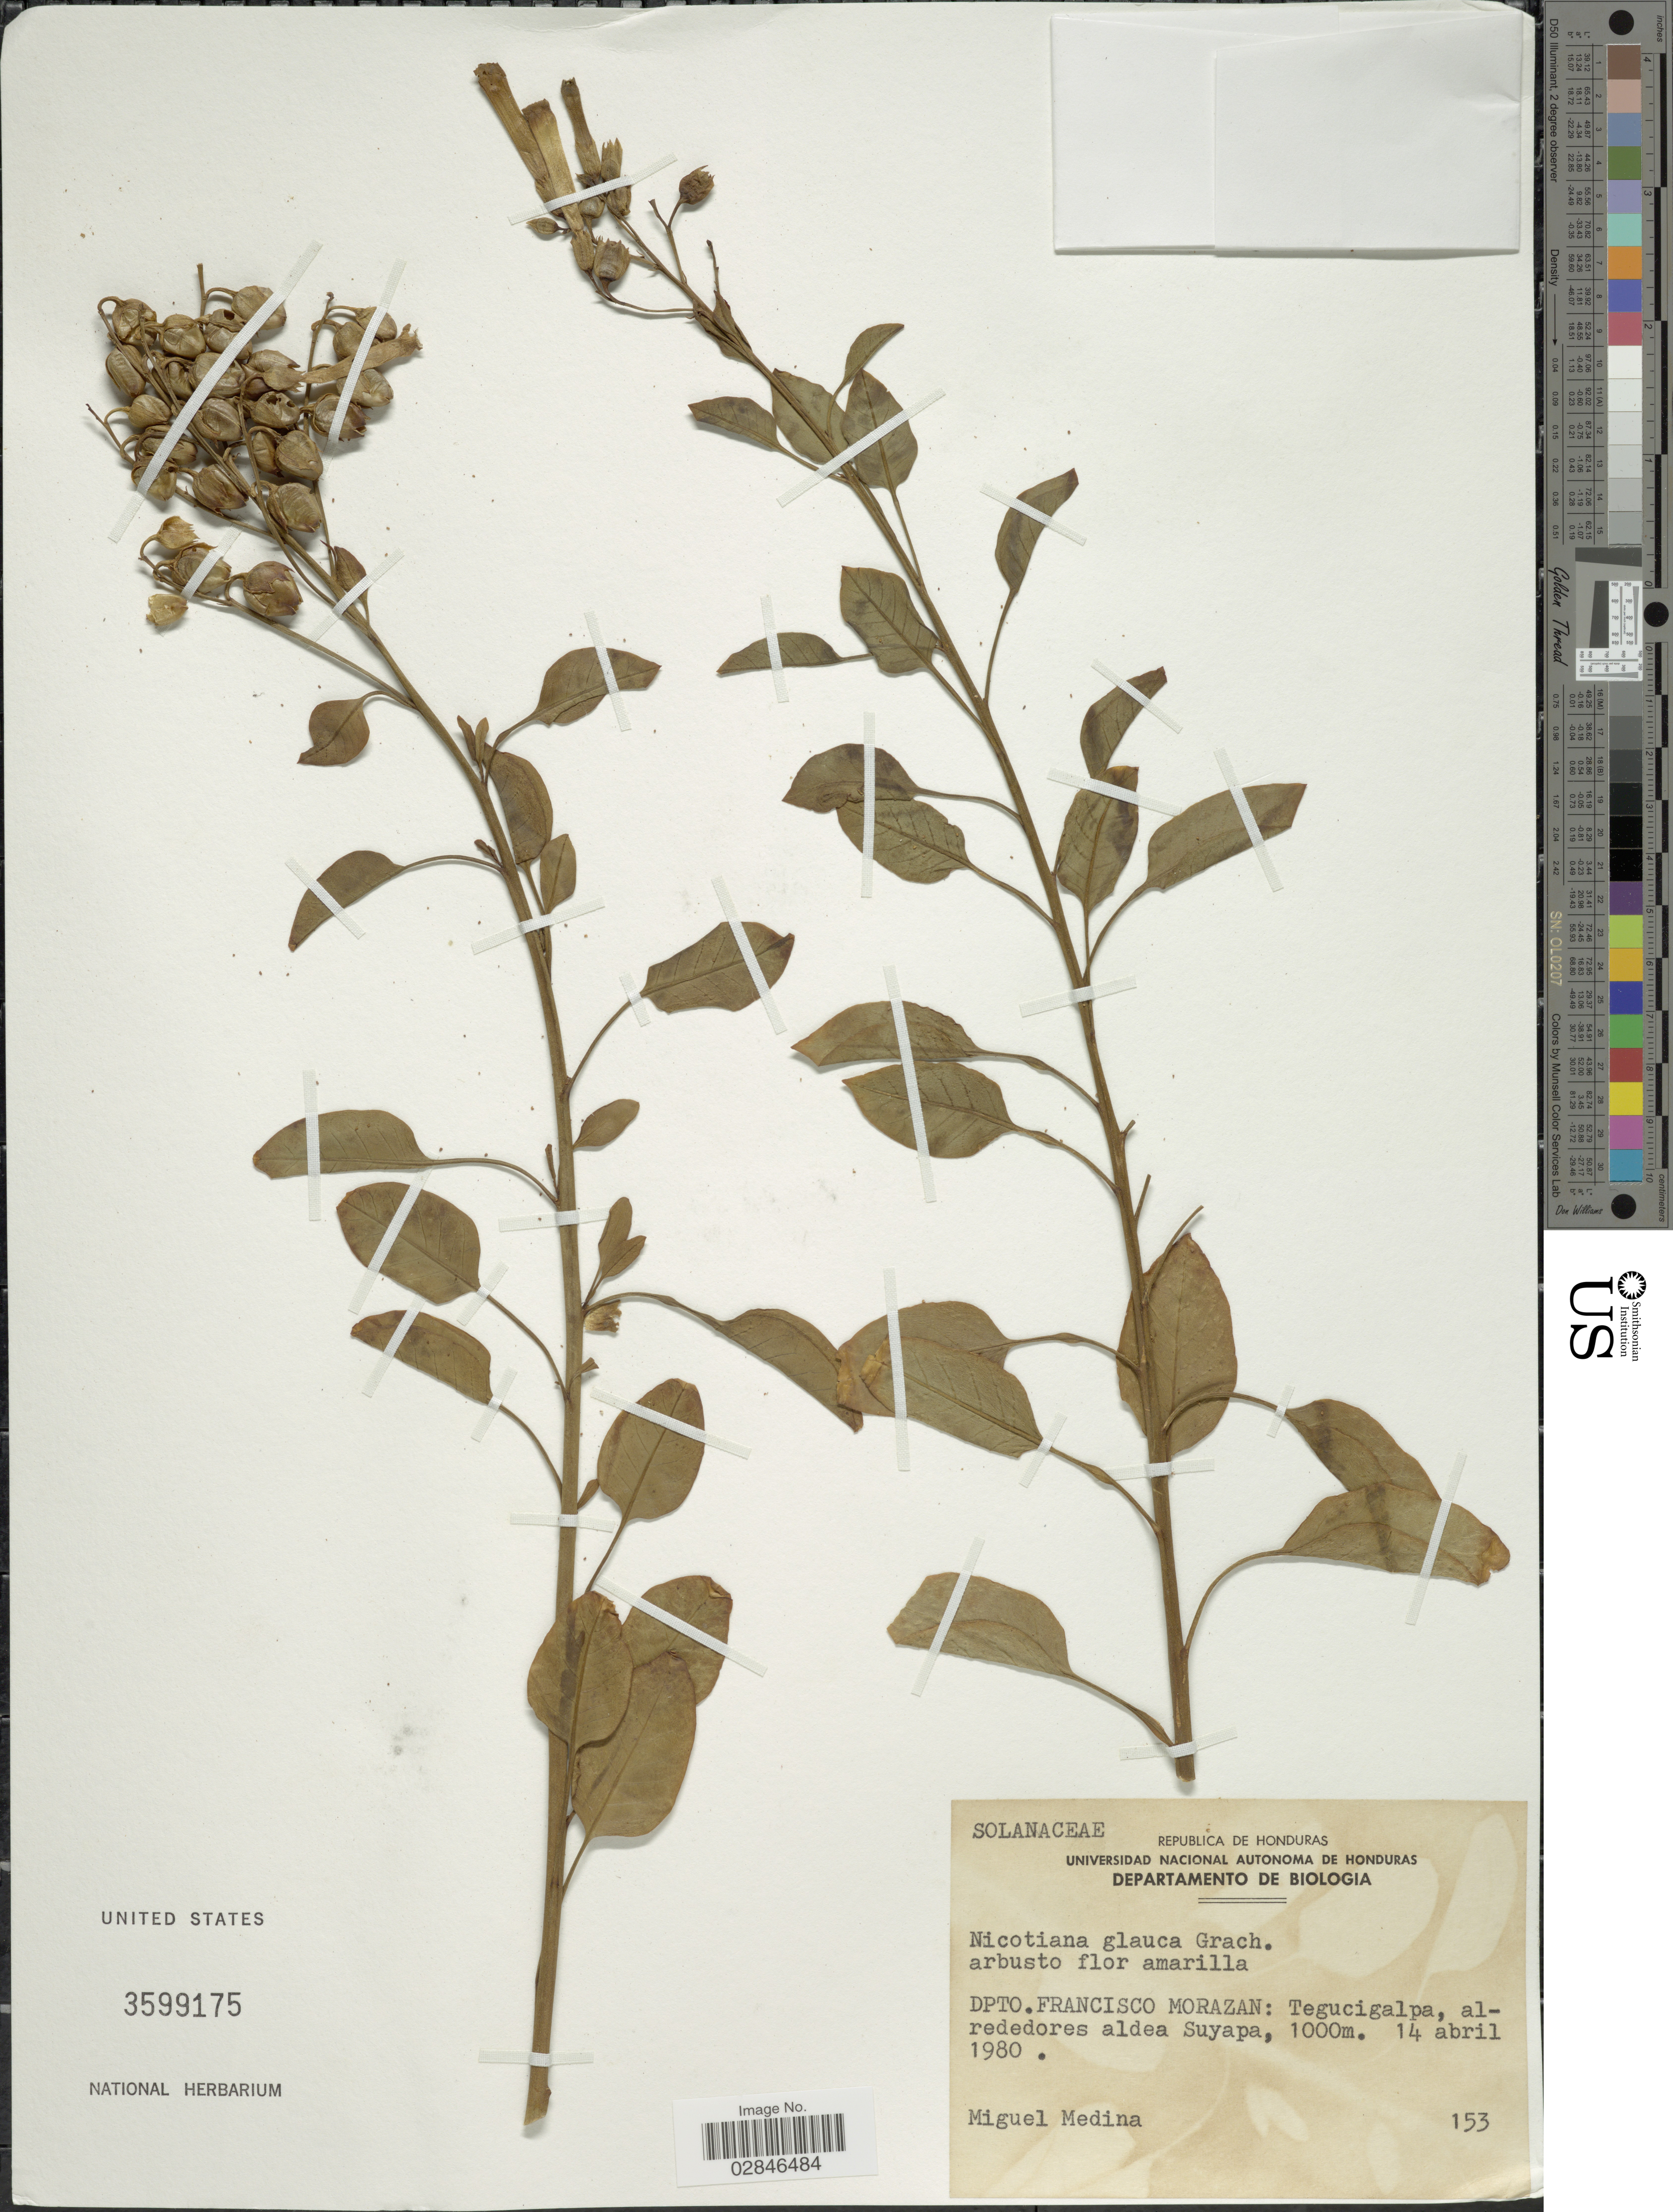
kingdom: Plantae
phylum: Tracheophyta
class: Magnoliopsida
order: Solanales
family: Solanaceae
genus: Nicotiana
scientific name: Nicotiana glauca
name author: Graham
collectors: M. Medina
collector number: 153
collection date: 1980-04-14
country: Honduras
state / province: Fco. Morazán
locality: Dpto. Francisco Morazan: Tegucigalpa, alrededores aldea Suyapa.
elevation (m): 1000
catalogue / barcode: US 3599175